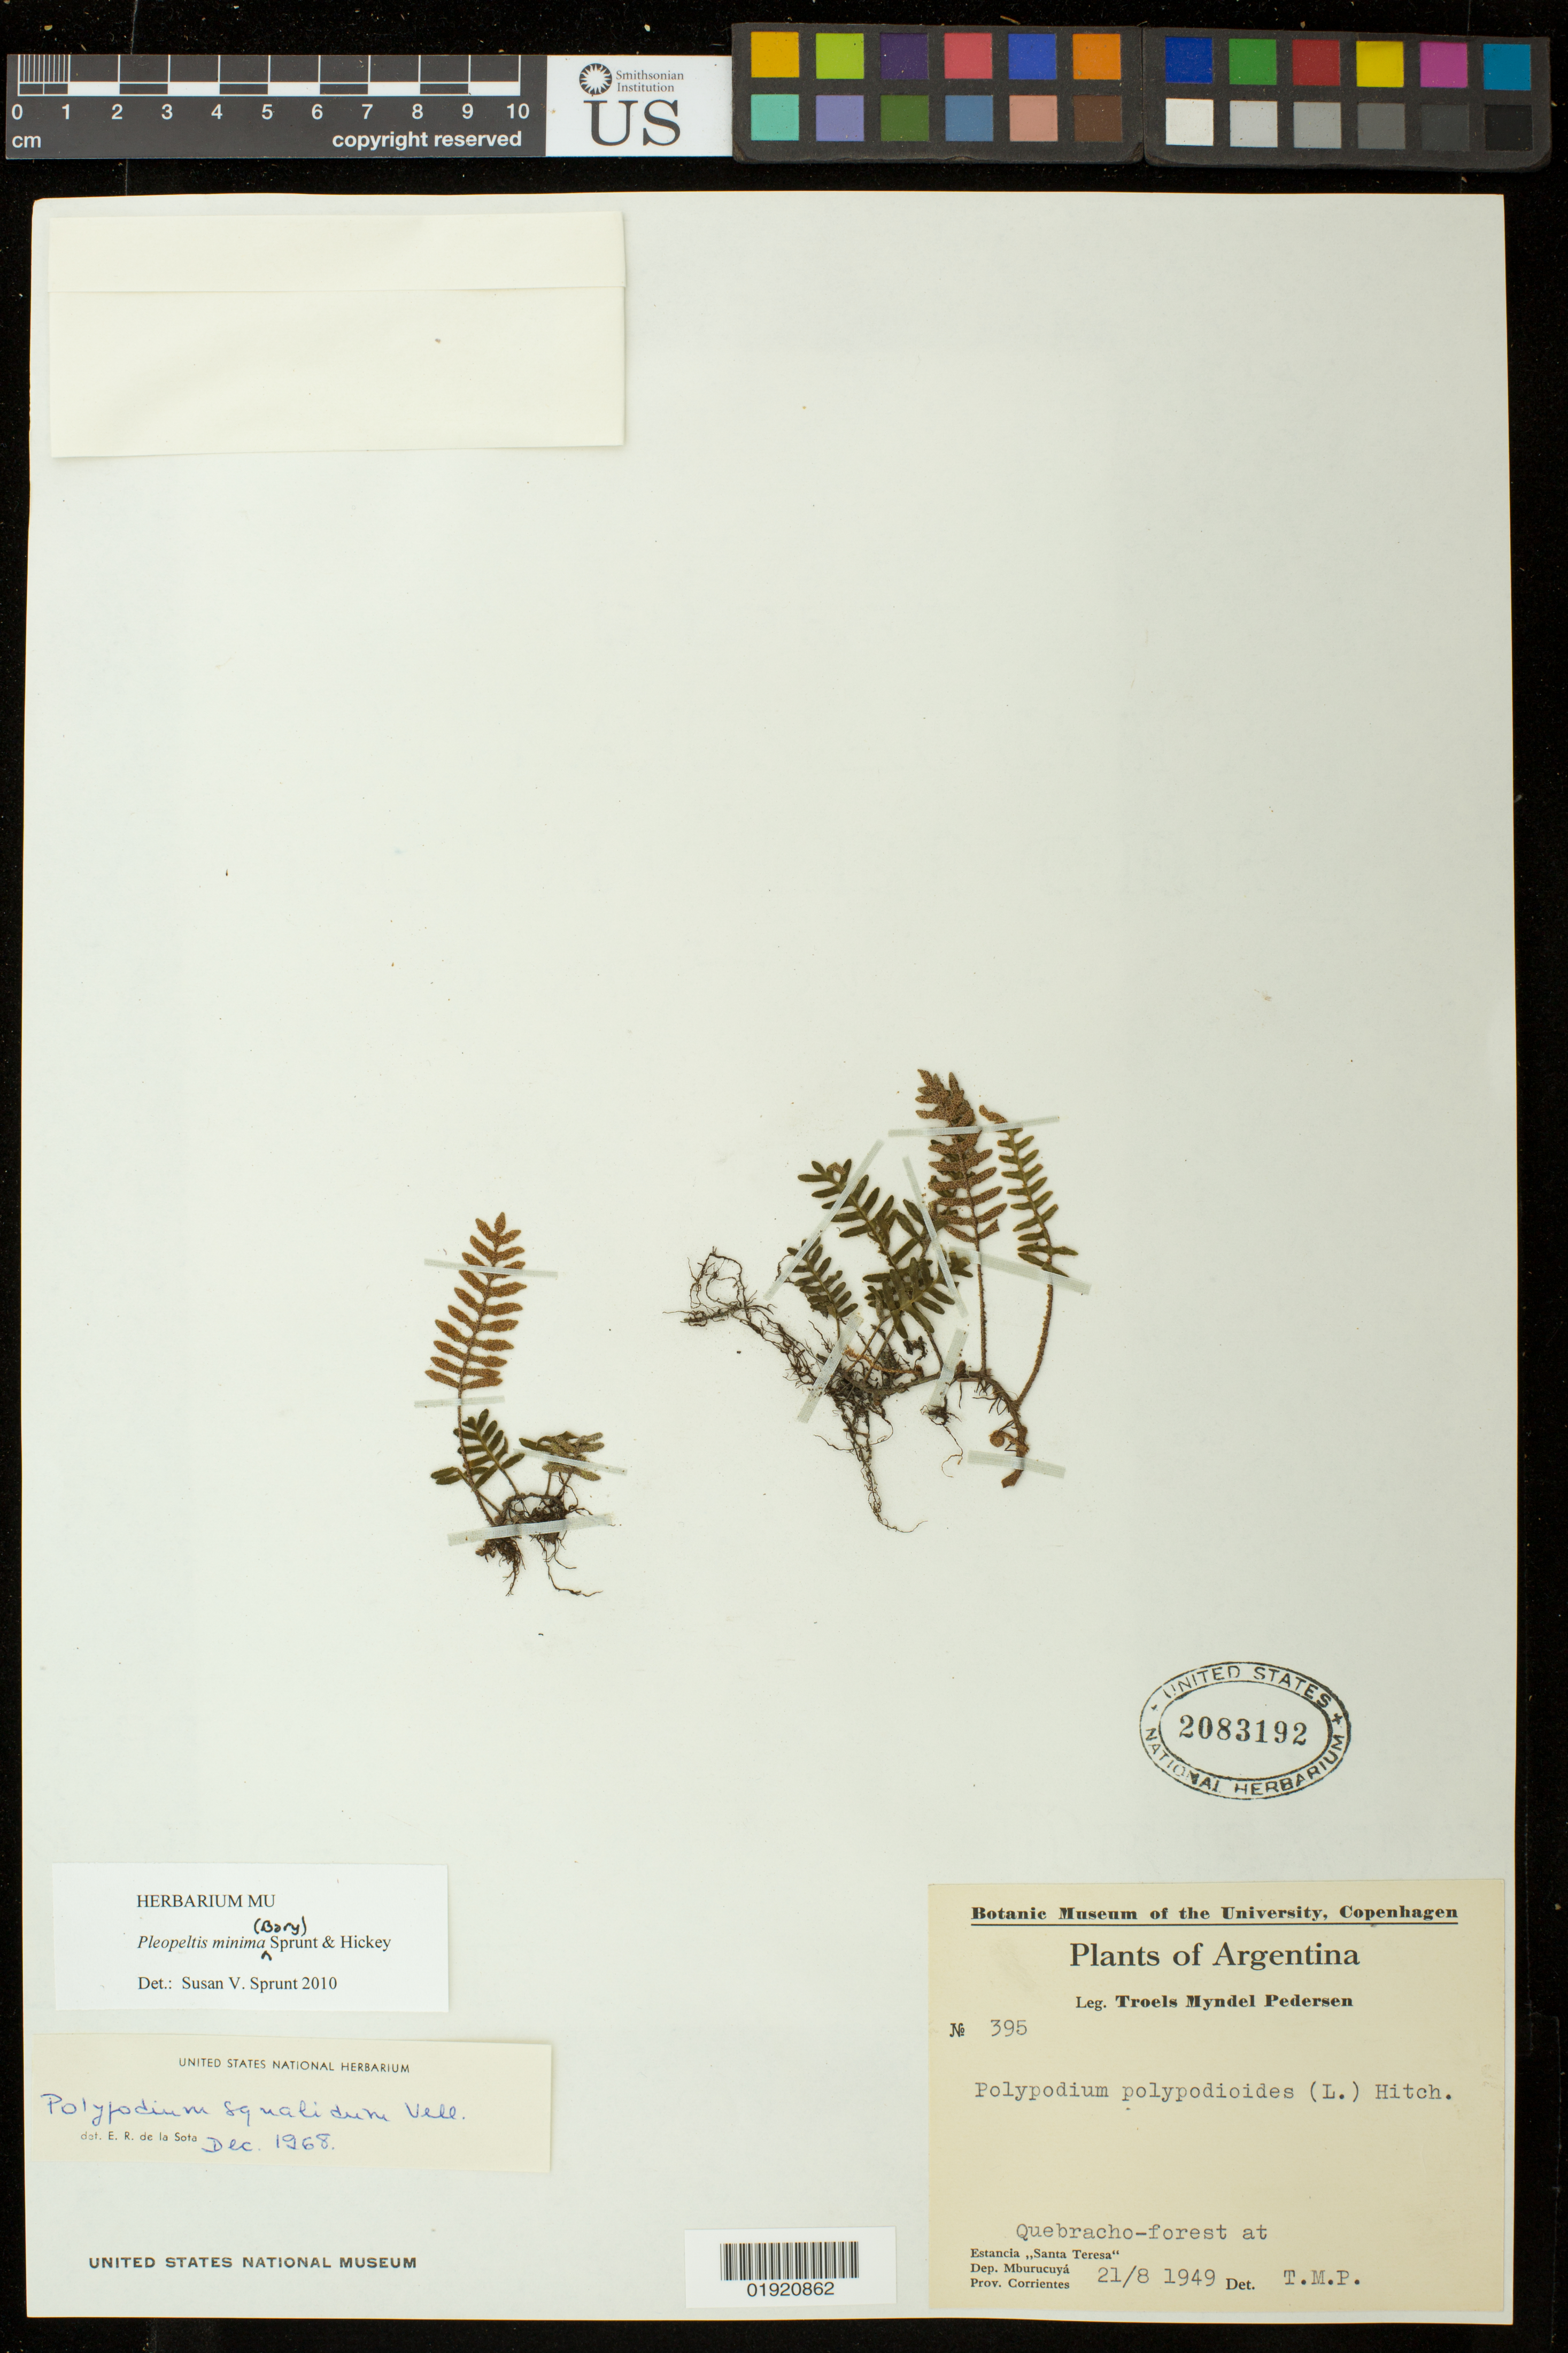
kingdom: Plantae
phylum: Tracheophyta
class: Polypodiopsida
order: Polypodiales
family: Polypodiaceae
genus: Pleopeltis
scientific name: Pleopeltis minima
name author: (Bory) J. Prado & R. Y. Hirai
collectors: T. M. Pedersen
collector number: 395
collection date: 1949-08-21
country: Argentina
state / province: Corrientes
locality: Argentina. Quebracho-forest at Estancia "Santa Teresa". Dep. Mburucuya. Prov. Corrientes.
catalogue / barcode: US 2083192